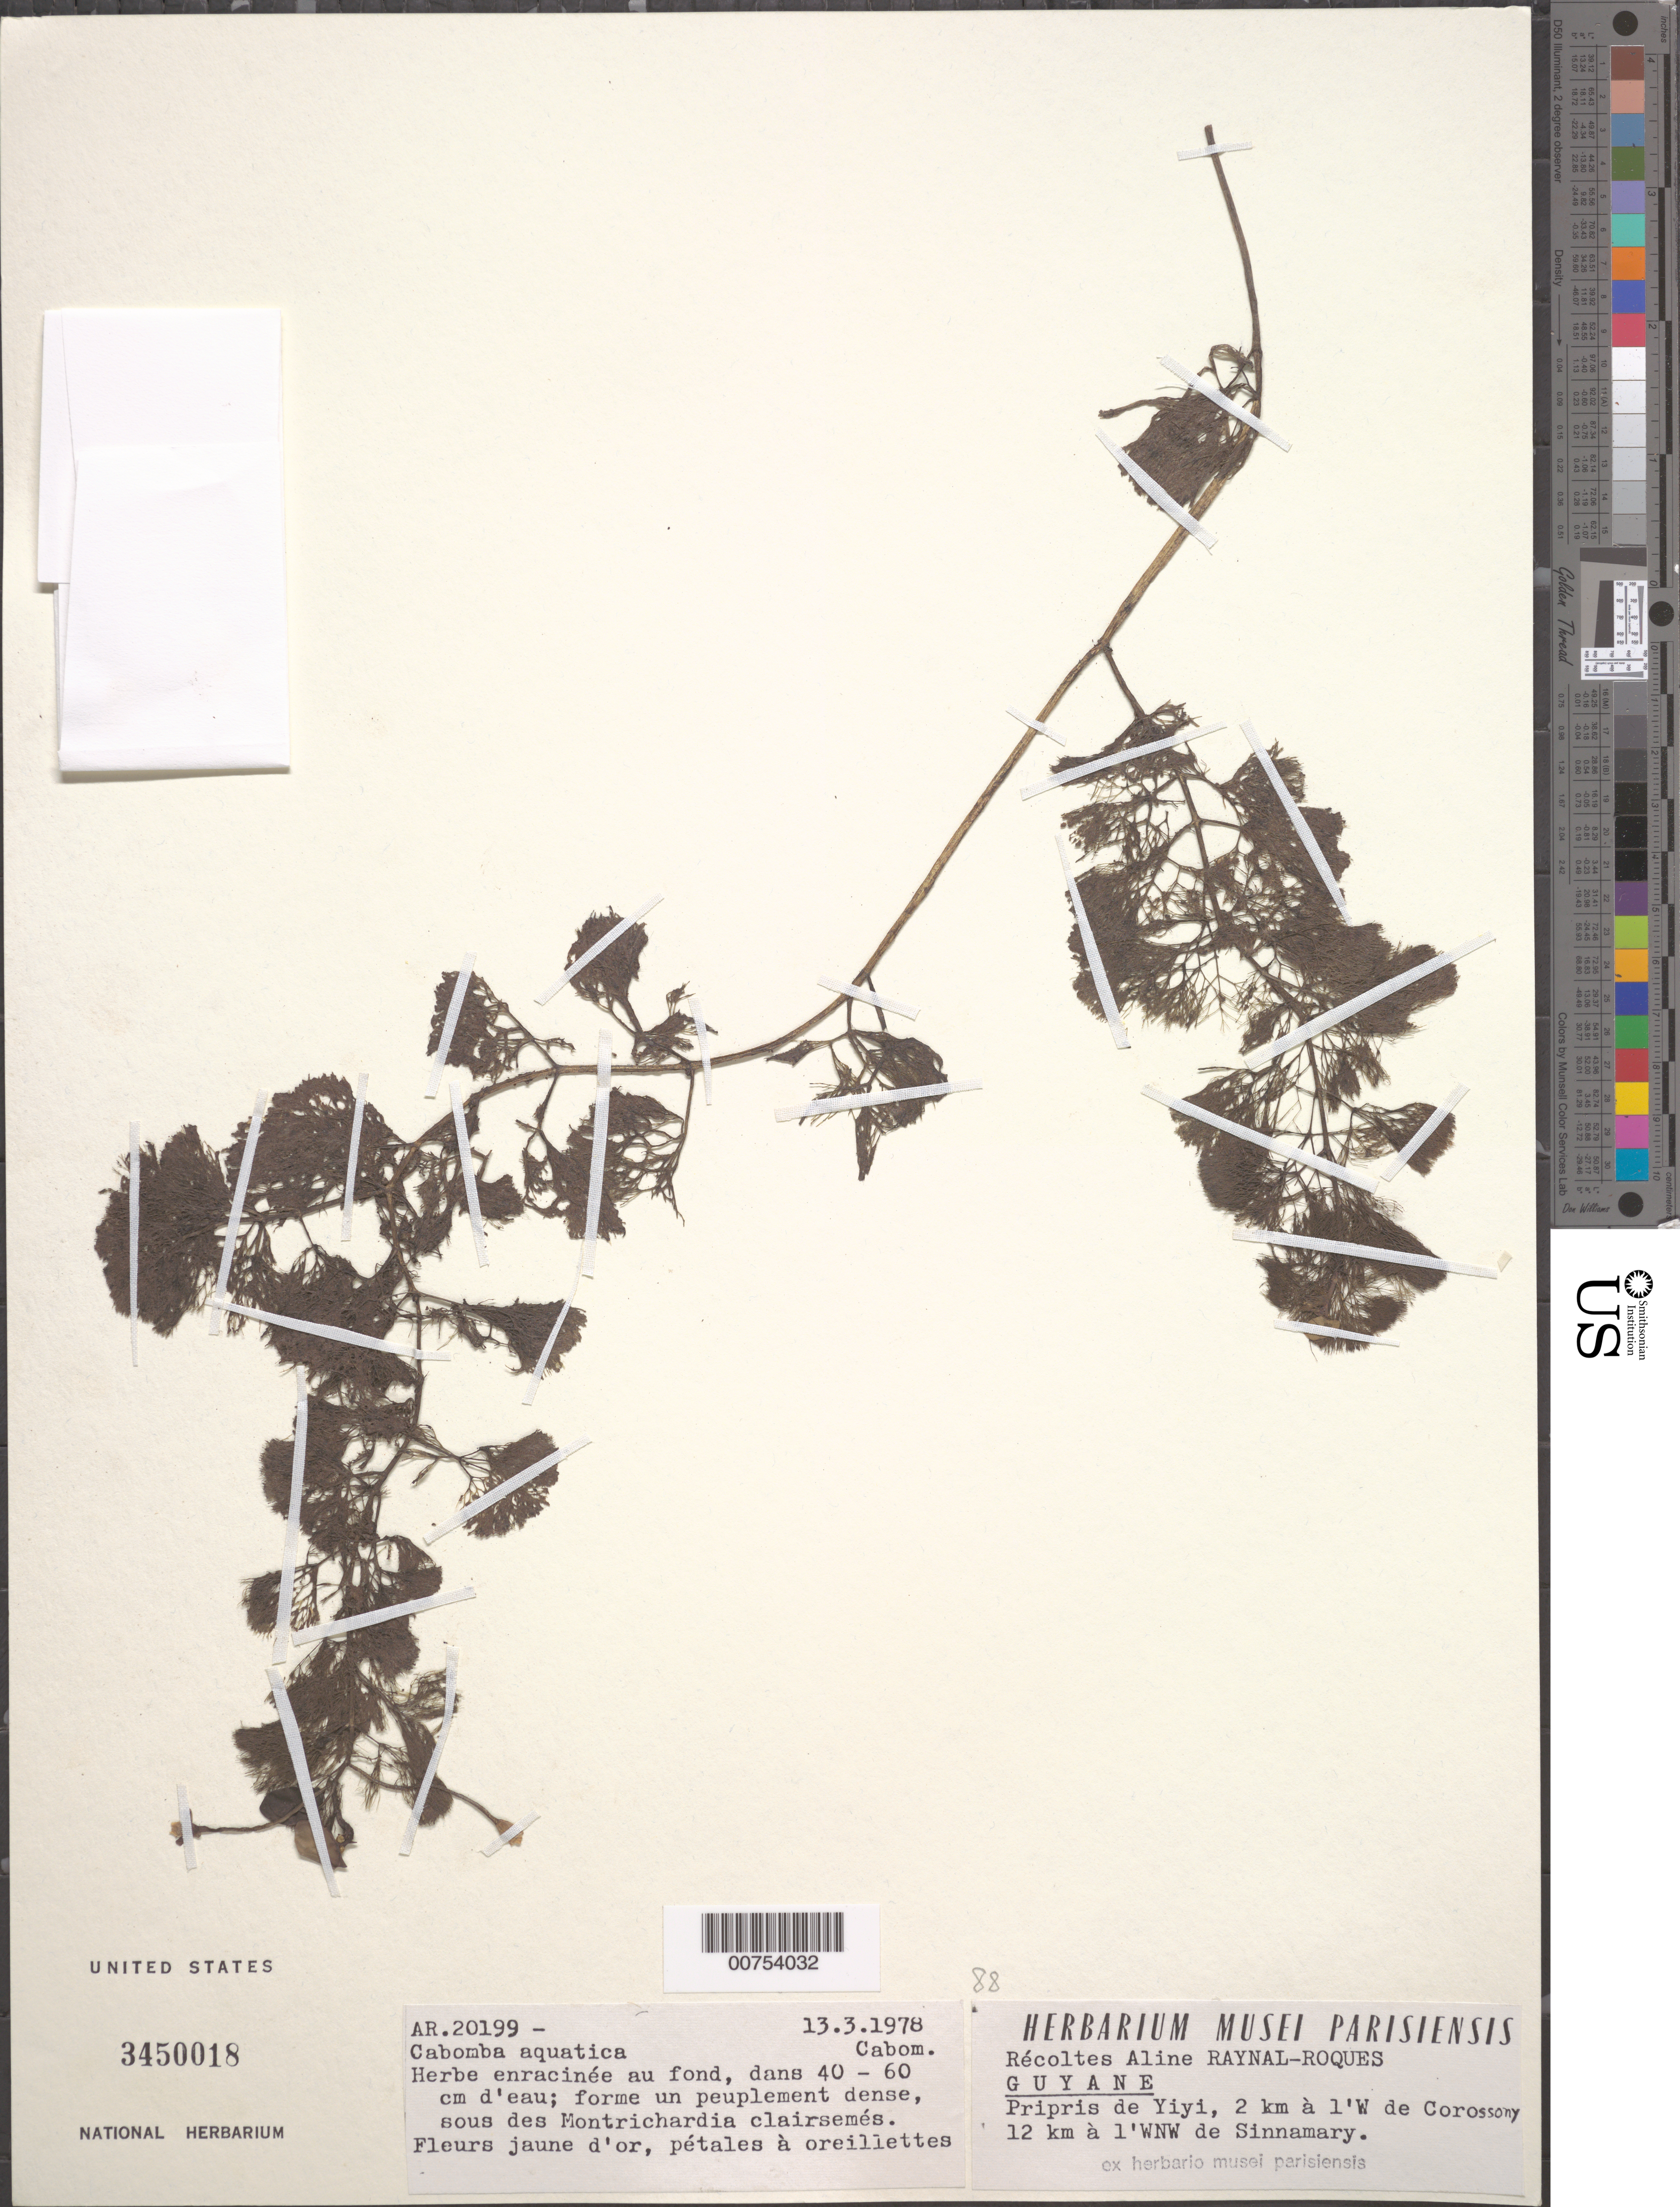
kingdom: Plantae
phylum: Tracheophyta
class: Magnoliopsida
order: Nymphaeales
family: Cabombaceae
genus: Cabomba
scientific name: Cabomba aquatica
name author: Aubl.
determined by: DeFilipps, R. A.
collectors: A. M. Raynal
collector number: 20199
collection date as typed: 13-Mar-78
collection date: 1978-03-13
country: French Guiana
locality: Pripris Yiyi, 2 km W de Corossony, 12 km WNW de Sinnamary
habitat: In water 40-60 cm deep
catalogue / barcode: US 3450018